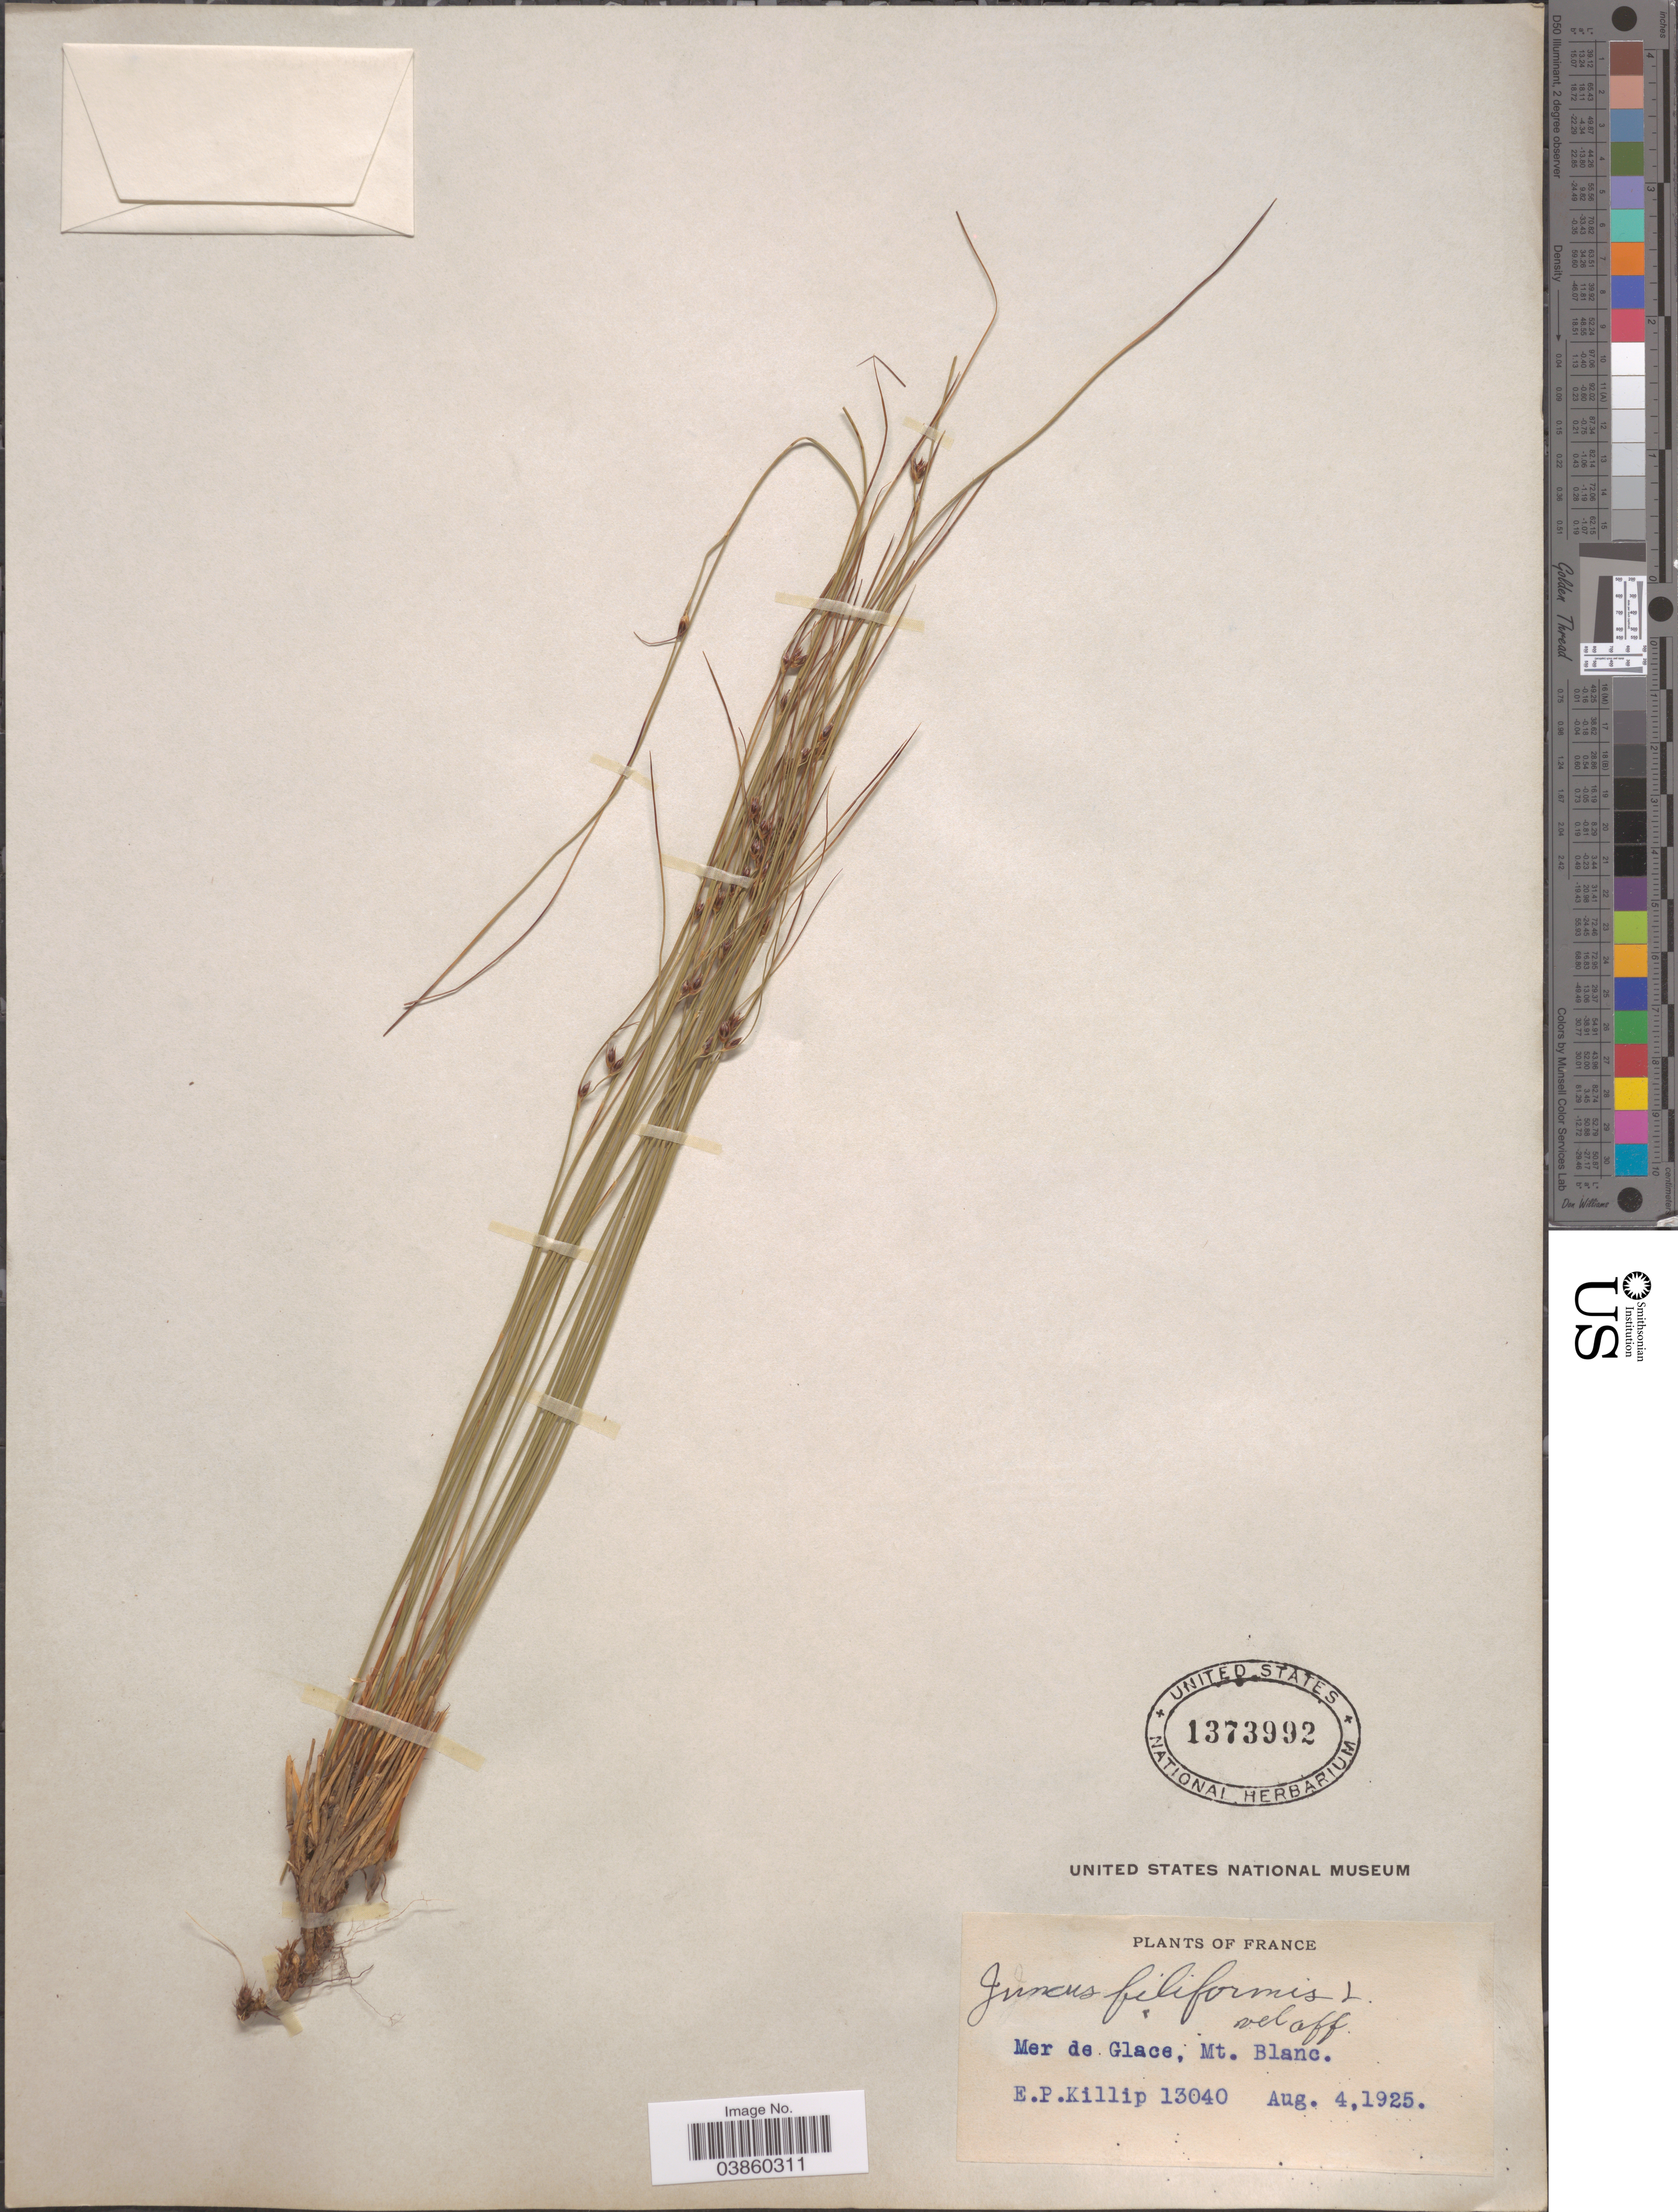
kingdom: Plantae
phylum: Tracheophyta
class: Liliopsida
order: Poales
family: Juncaceae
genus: Juncus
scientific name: Juncus filiformis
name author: L.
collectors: E. P. Killip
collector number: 13040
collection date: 1925-08-04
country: France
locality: Mer de Glace, Mt. Blanc.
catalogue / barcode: US 1373992